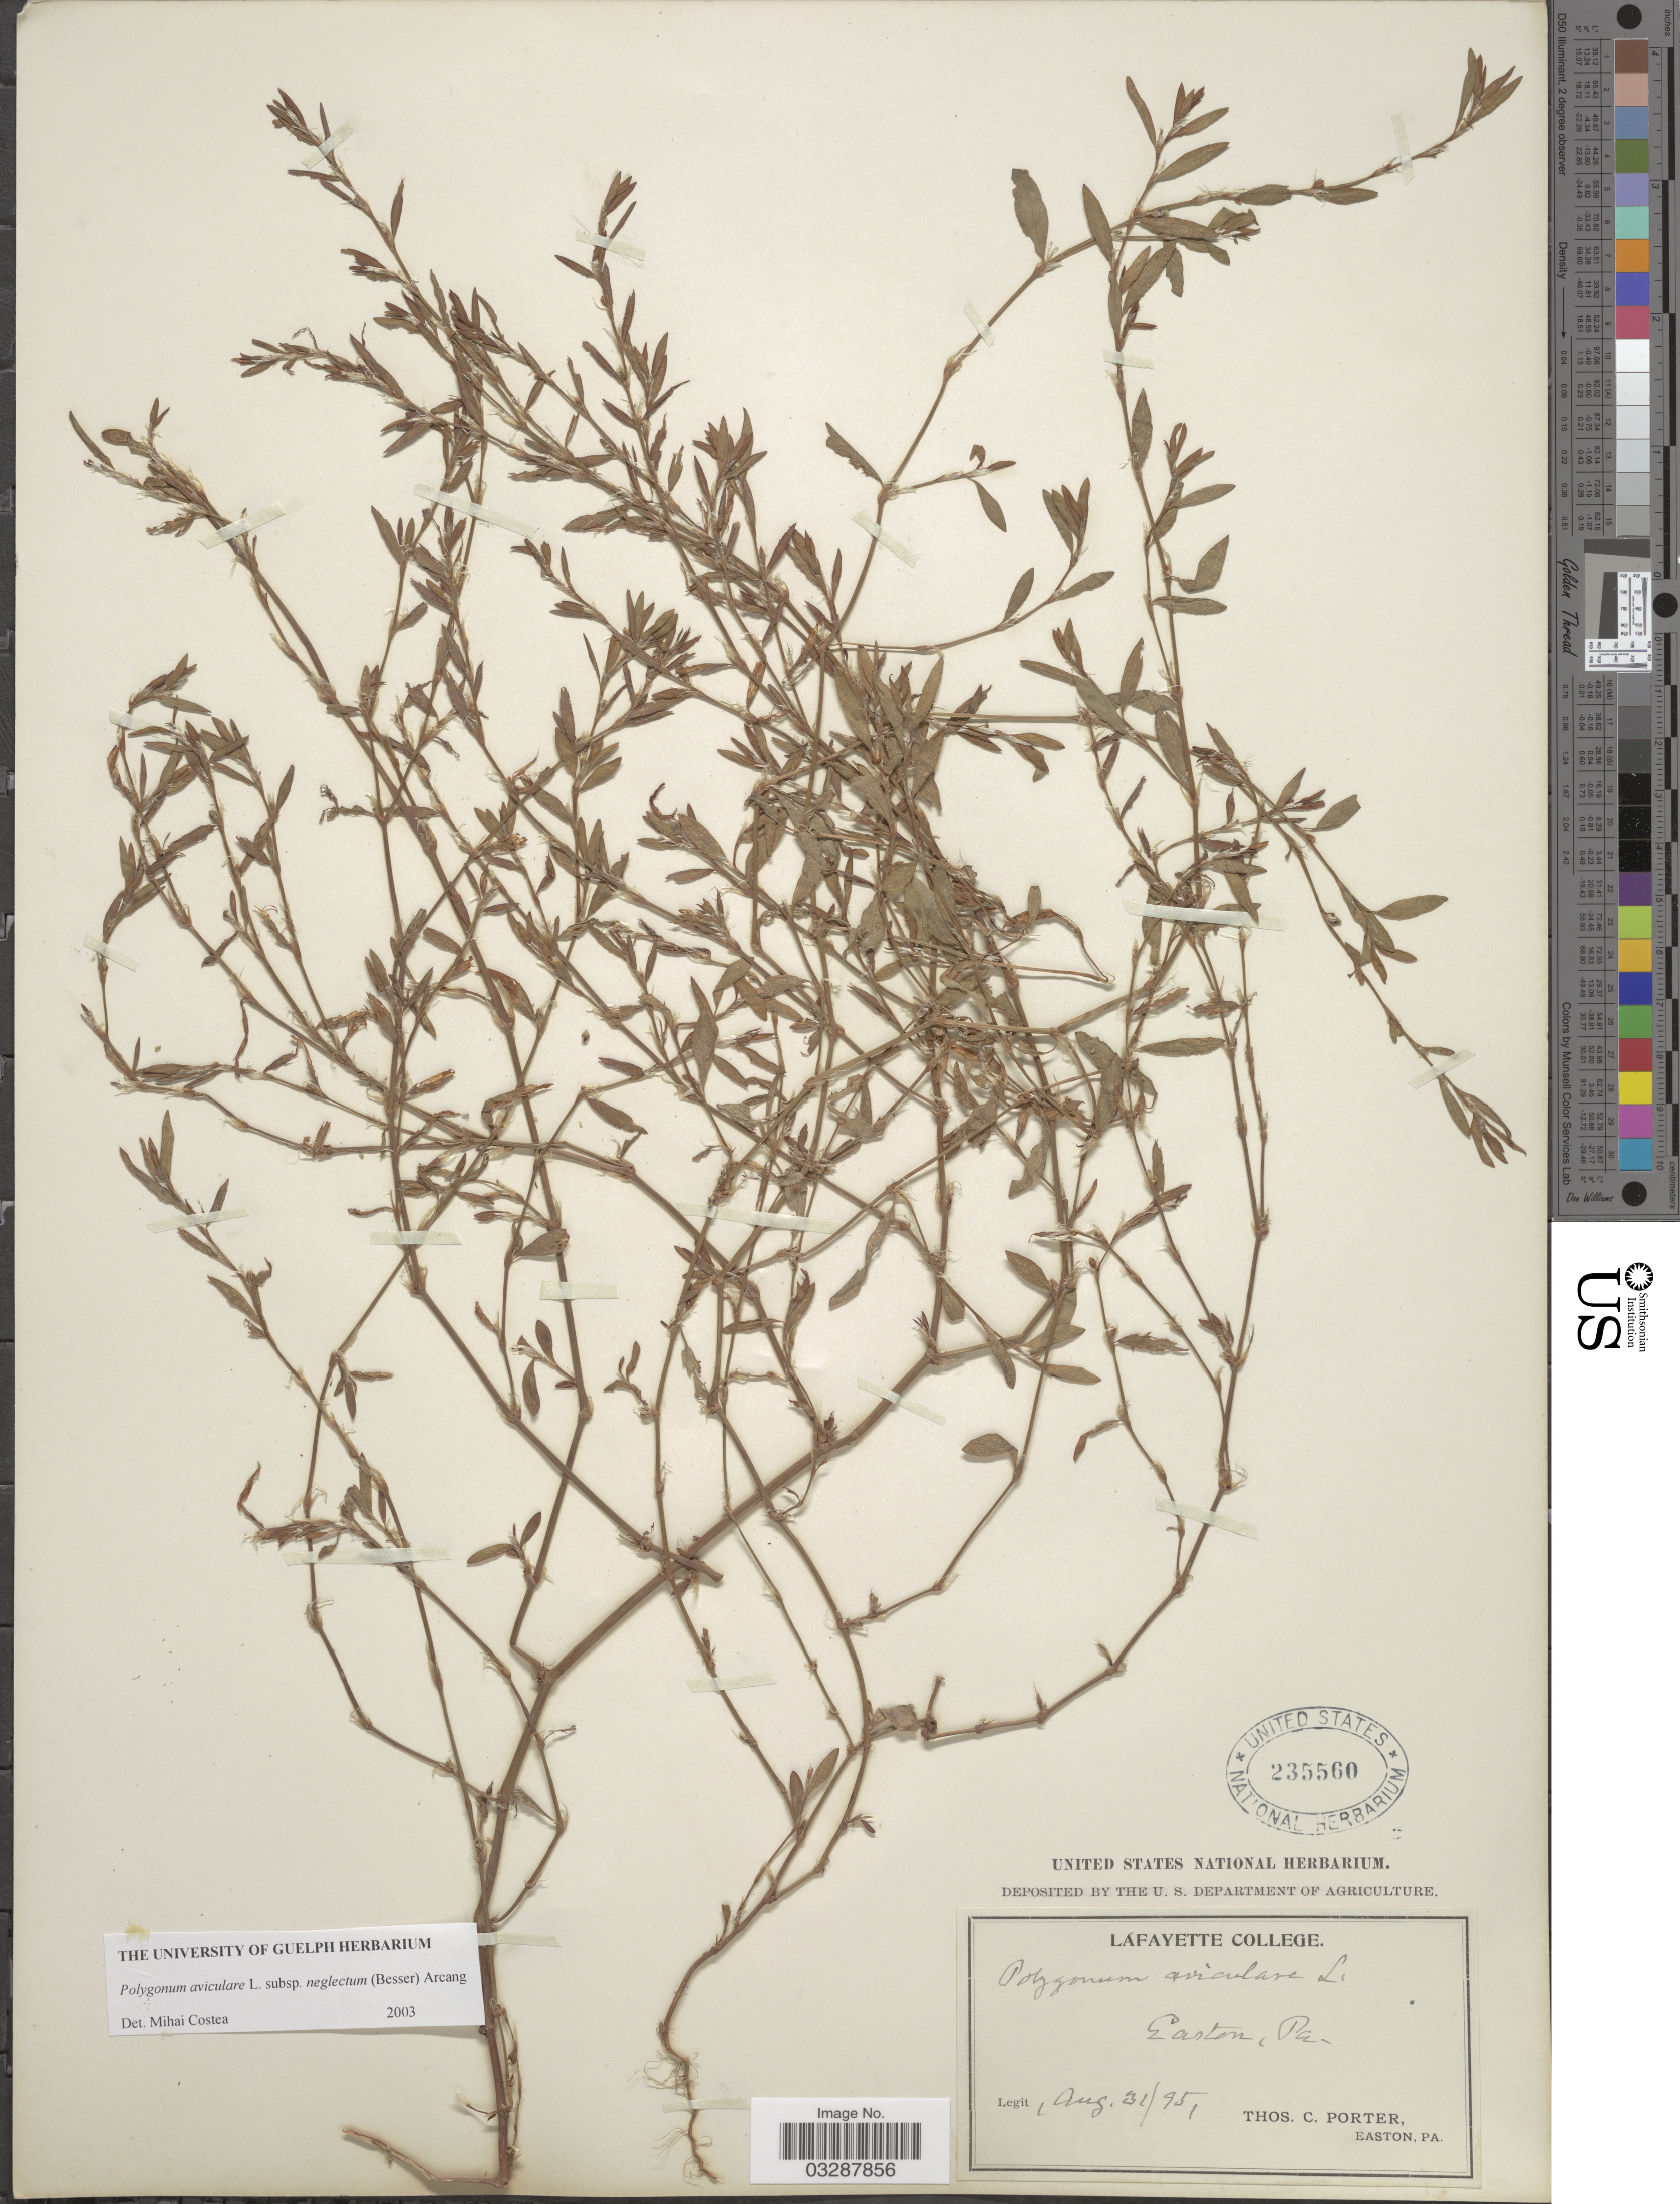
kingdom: Plantae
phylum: Tracheophyta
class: Magnoliopsida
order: Caryophyllales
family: Polygonaceae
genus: Polygonum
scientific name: Polygonum aviculare subsp. neglectum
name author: (Besser) Arcang.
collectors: T. Porter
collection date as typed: Transcribed d/m/y: 31/8/95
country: United States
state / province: Pennsylvania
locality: Easton.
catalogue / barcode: US 235560